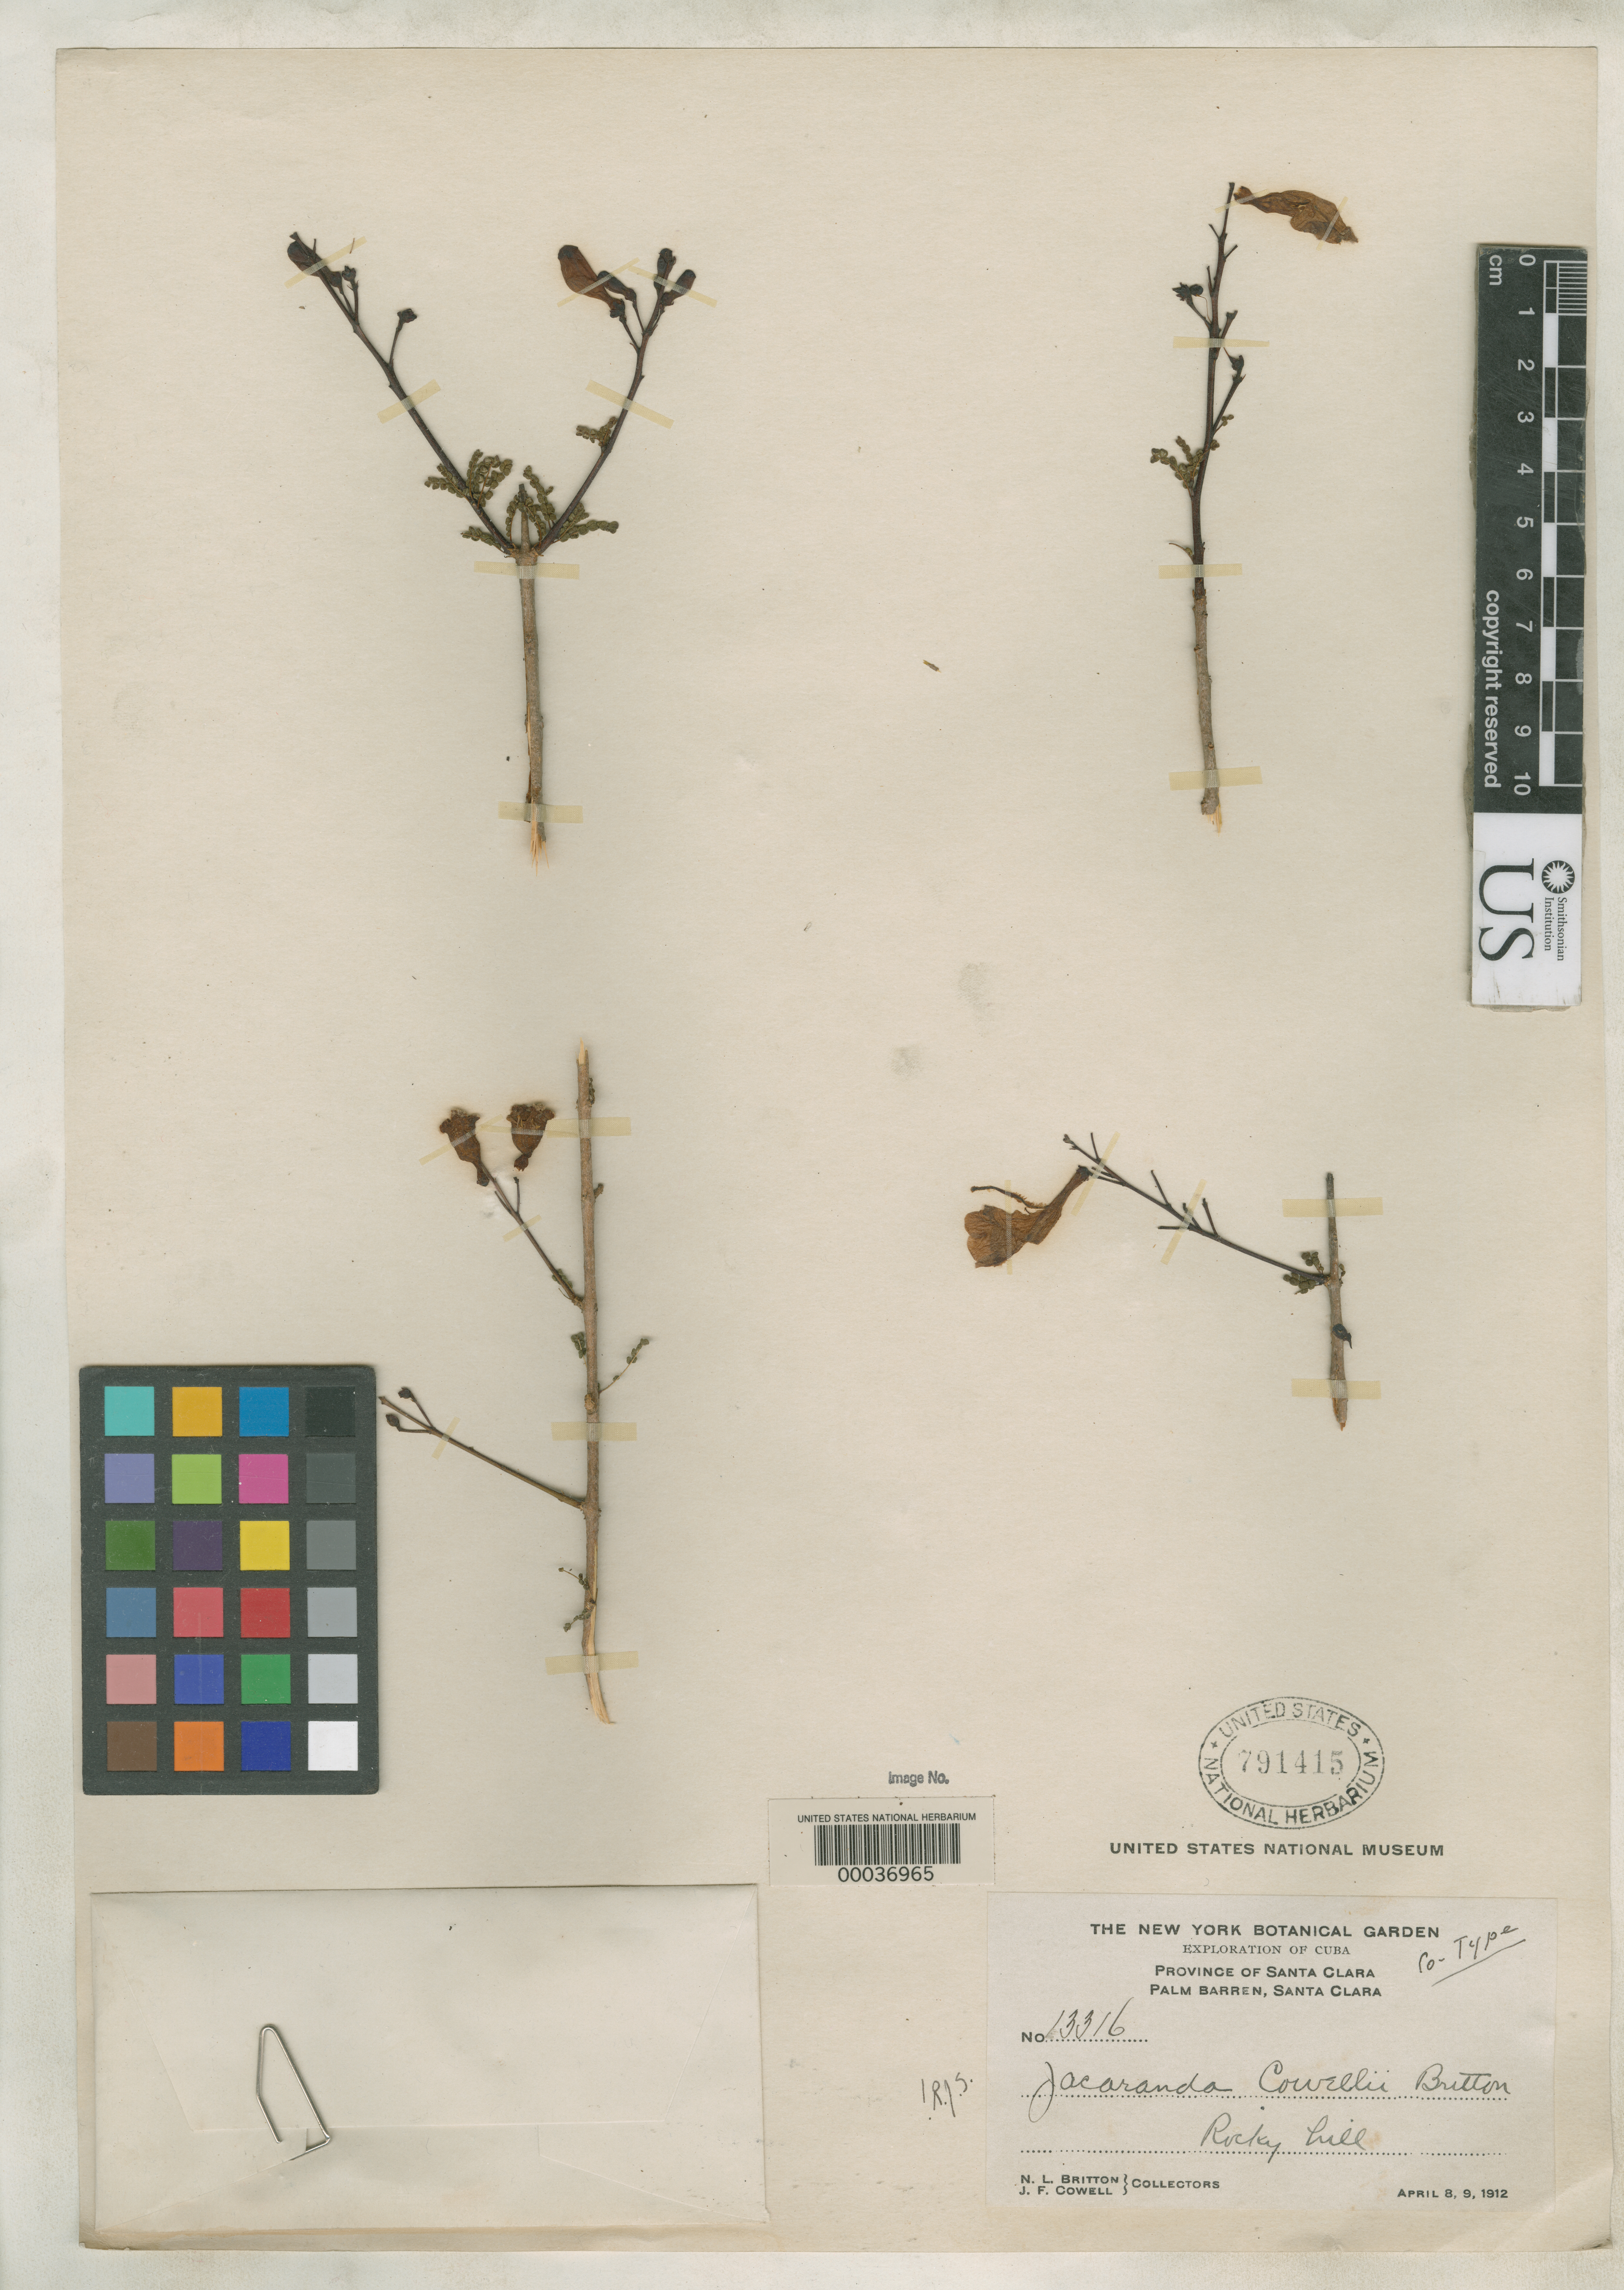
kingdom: Plantae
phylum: Tracheophyta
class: Magnoliopsida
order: Lamiales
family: Bignoniaceae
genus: Jacaranda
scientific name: Jacaranda cowellii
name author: Britton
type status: Isotype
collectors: N. Britton & J. F. Cowell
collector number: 13316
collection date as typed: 08 Apr 1912 to 09 Apr 1912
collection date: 1912-04-08/1912-04-09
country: Cuba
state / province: Las Villas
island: Greater Antilles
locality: Palm barren, Santa Clara.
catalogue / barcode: US 791415